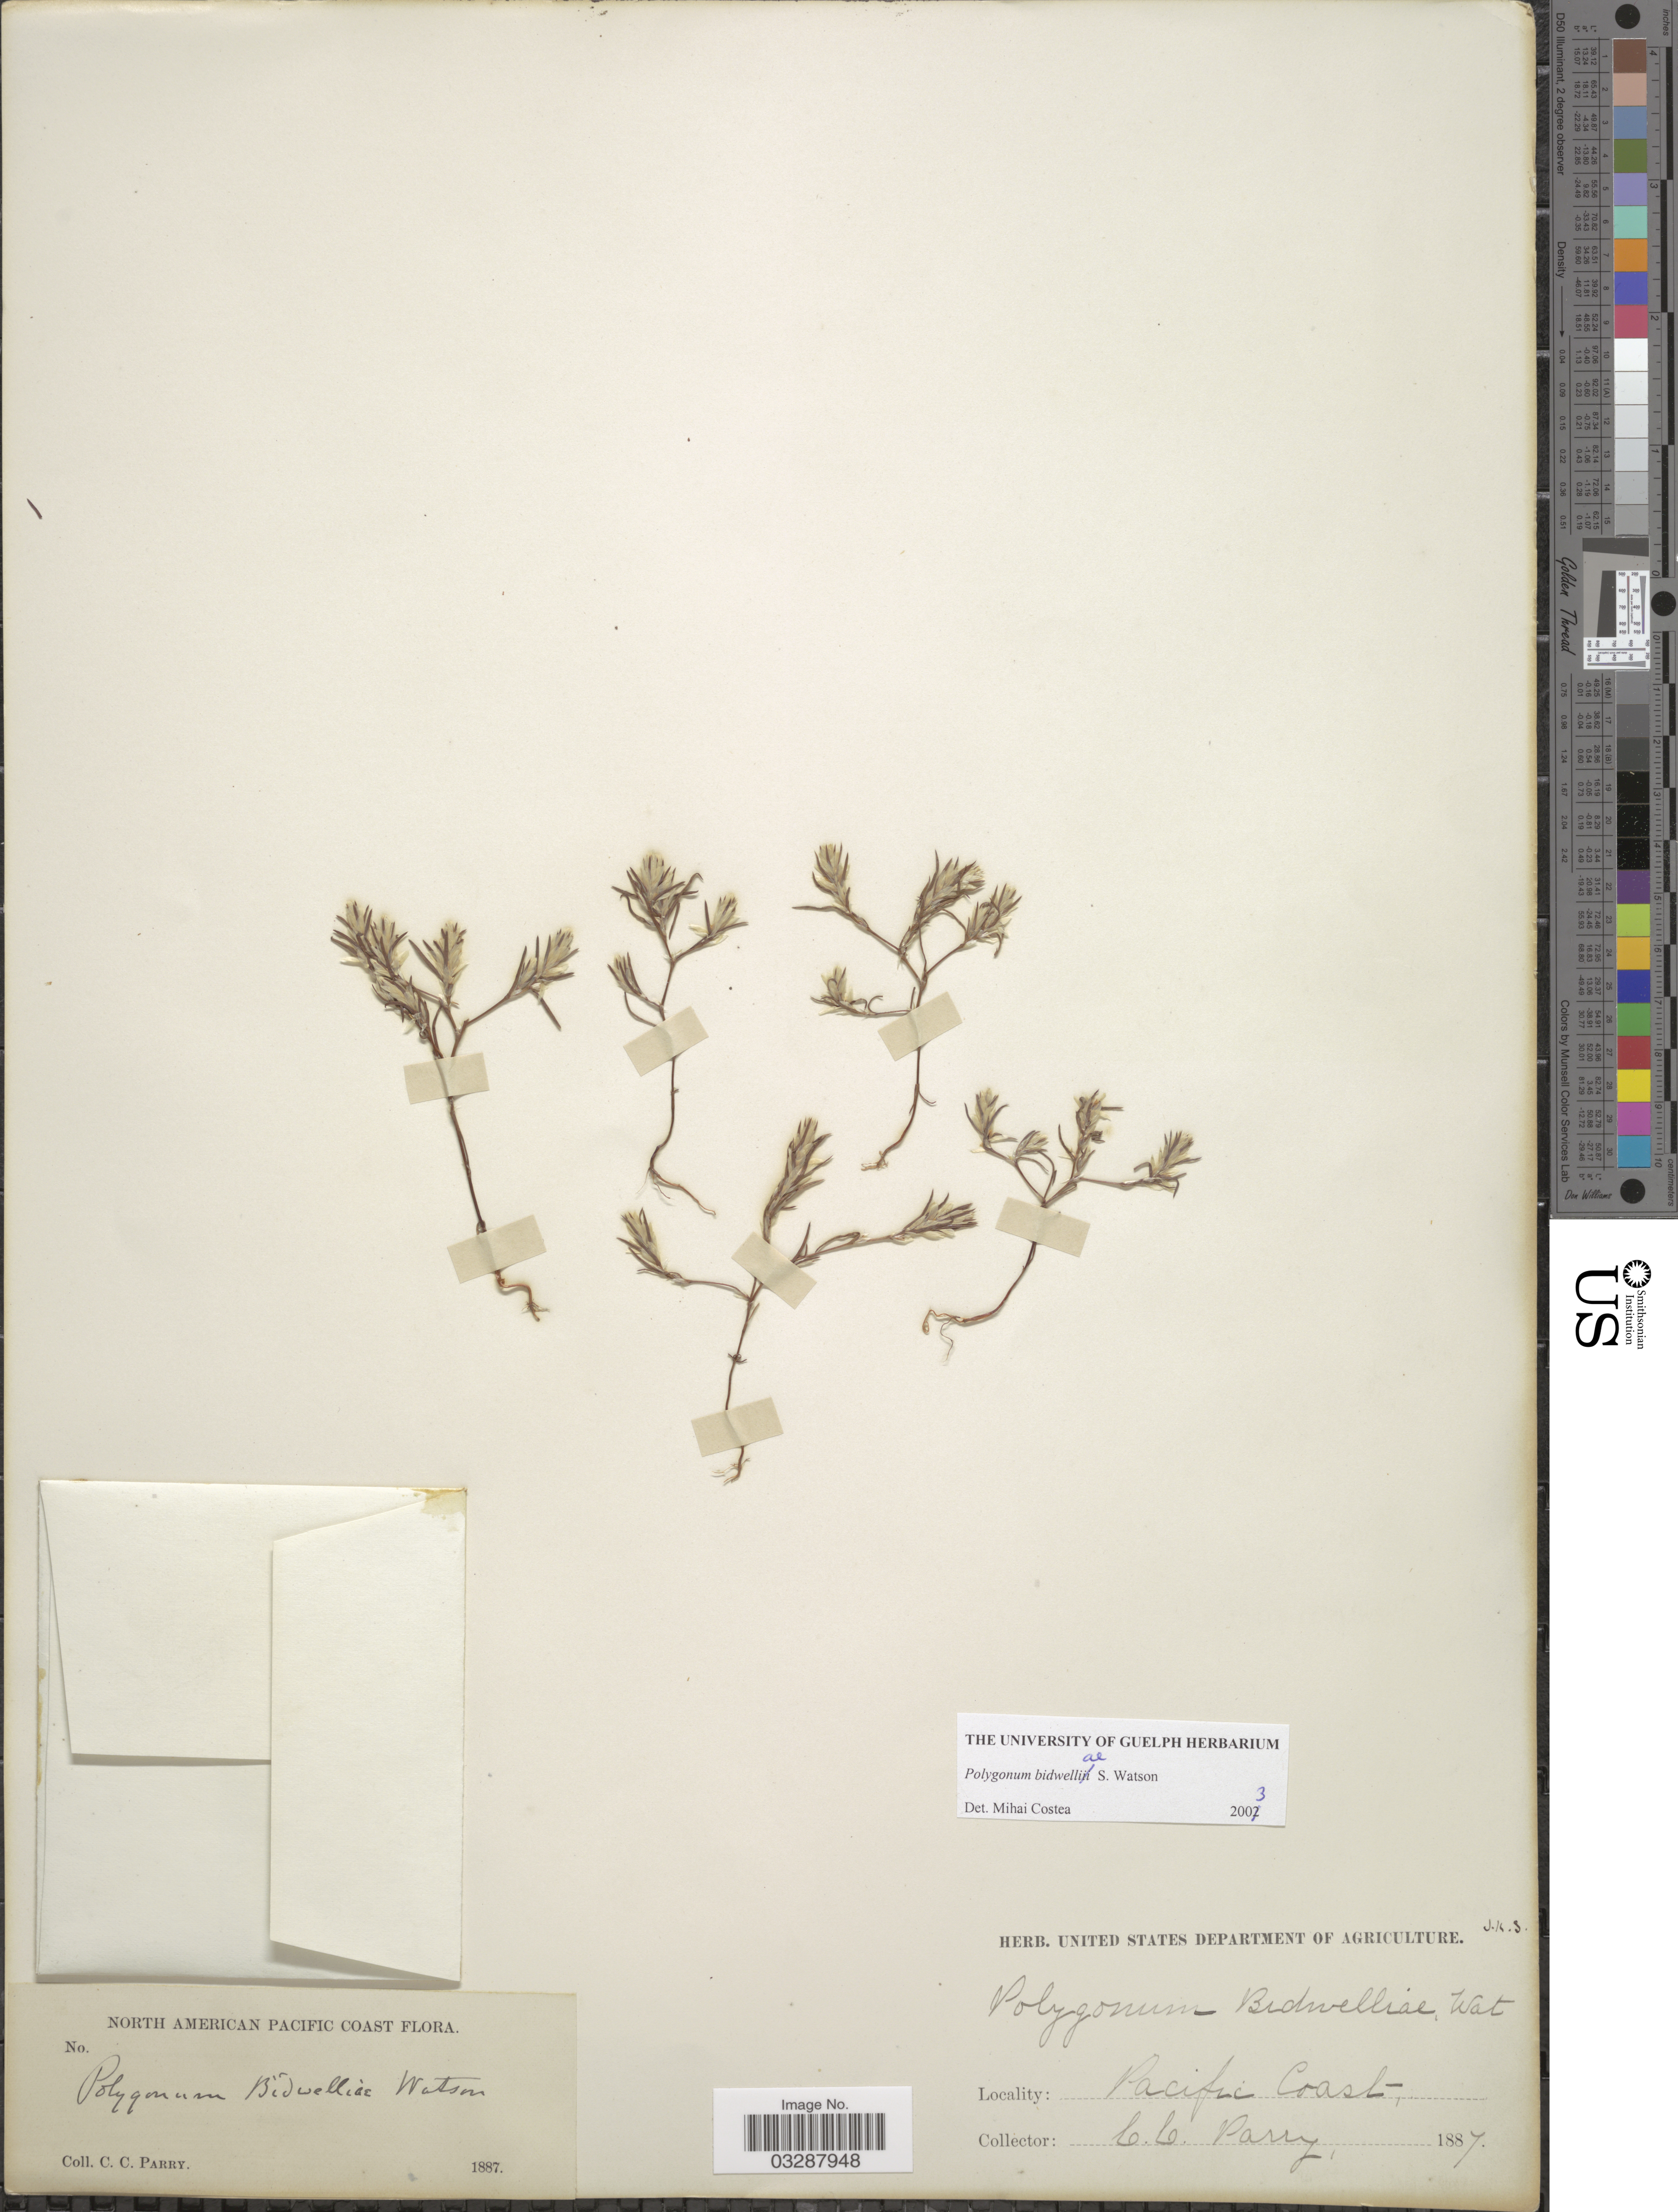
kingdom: Plantae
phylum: Tracheophyta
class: Magnoliopsida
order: Caryophyllales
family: Polygonaceae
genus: Polygonum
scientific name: Polygonum bidwelliae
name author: S. Watson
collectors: C. C. Parry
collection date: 1887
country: United States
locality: North American Pacific Coast. Pacific Coast.